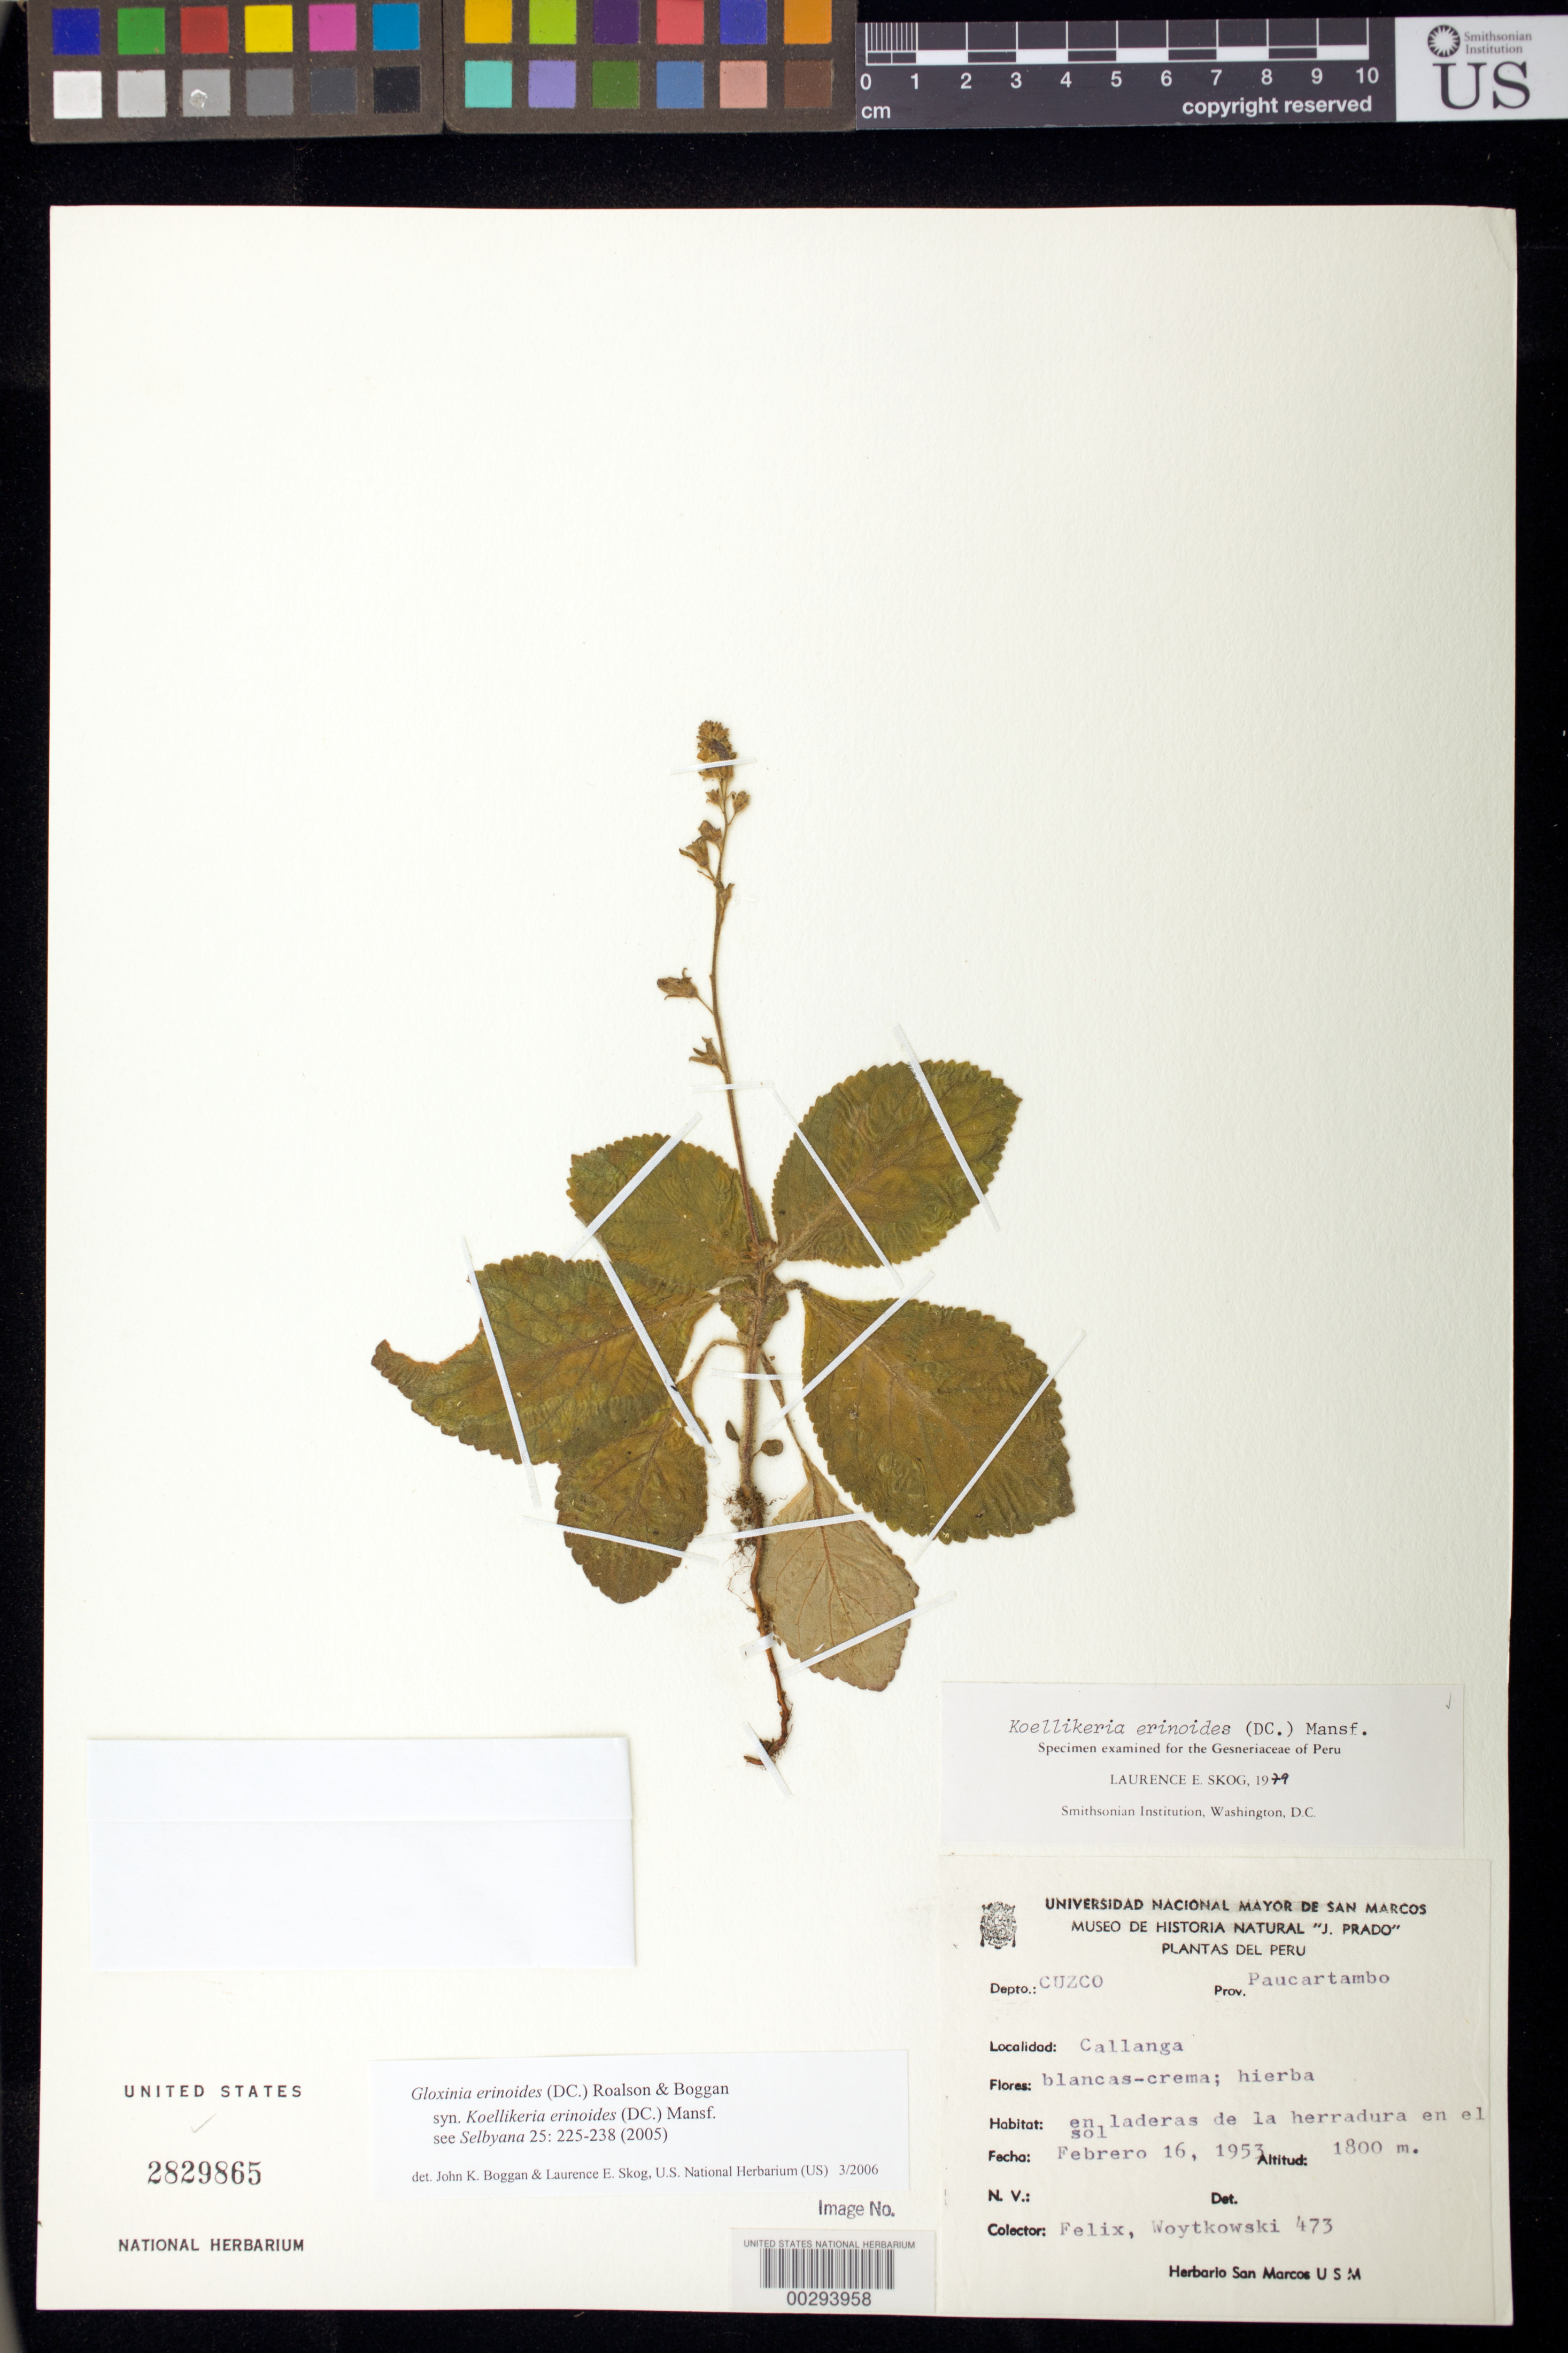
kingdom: Plantae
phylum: Tracheophyta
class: Magnoliopsida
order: Lamiales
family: Gesneriaceae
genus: Gloxinia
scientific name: Gloxinia erinoides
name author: (DC.) Roalson & Boggan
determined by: Boggan, J. K.; Skog, L. E.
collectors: F. Woytkowski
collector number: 473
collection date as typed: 16 Feb 1953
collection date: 1953-02-16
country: Peru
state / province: Cusco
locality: Prov. Paucartambo; Callanga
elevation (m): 1800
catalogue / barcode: US 2829865